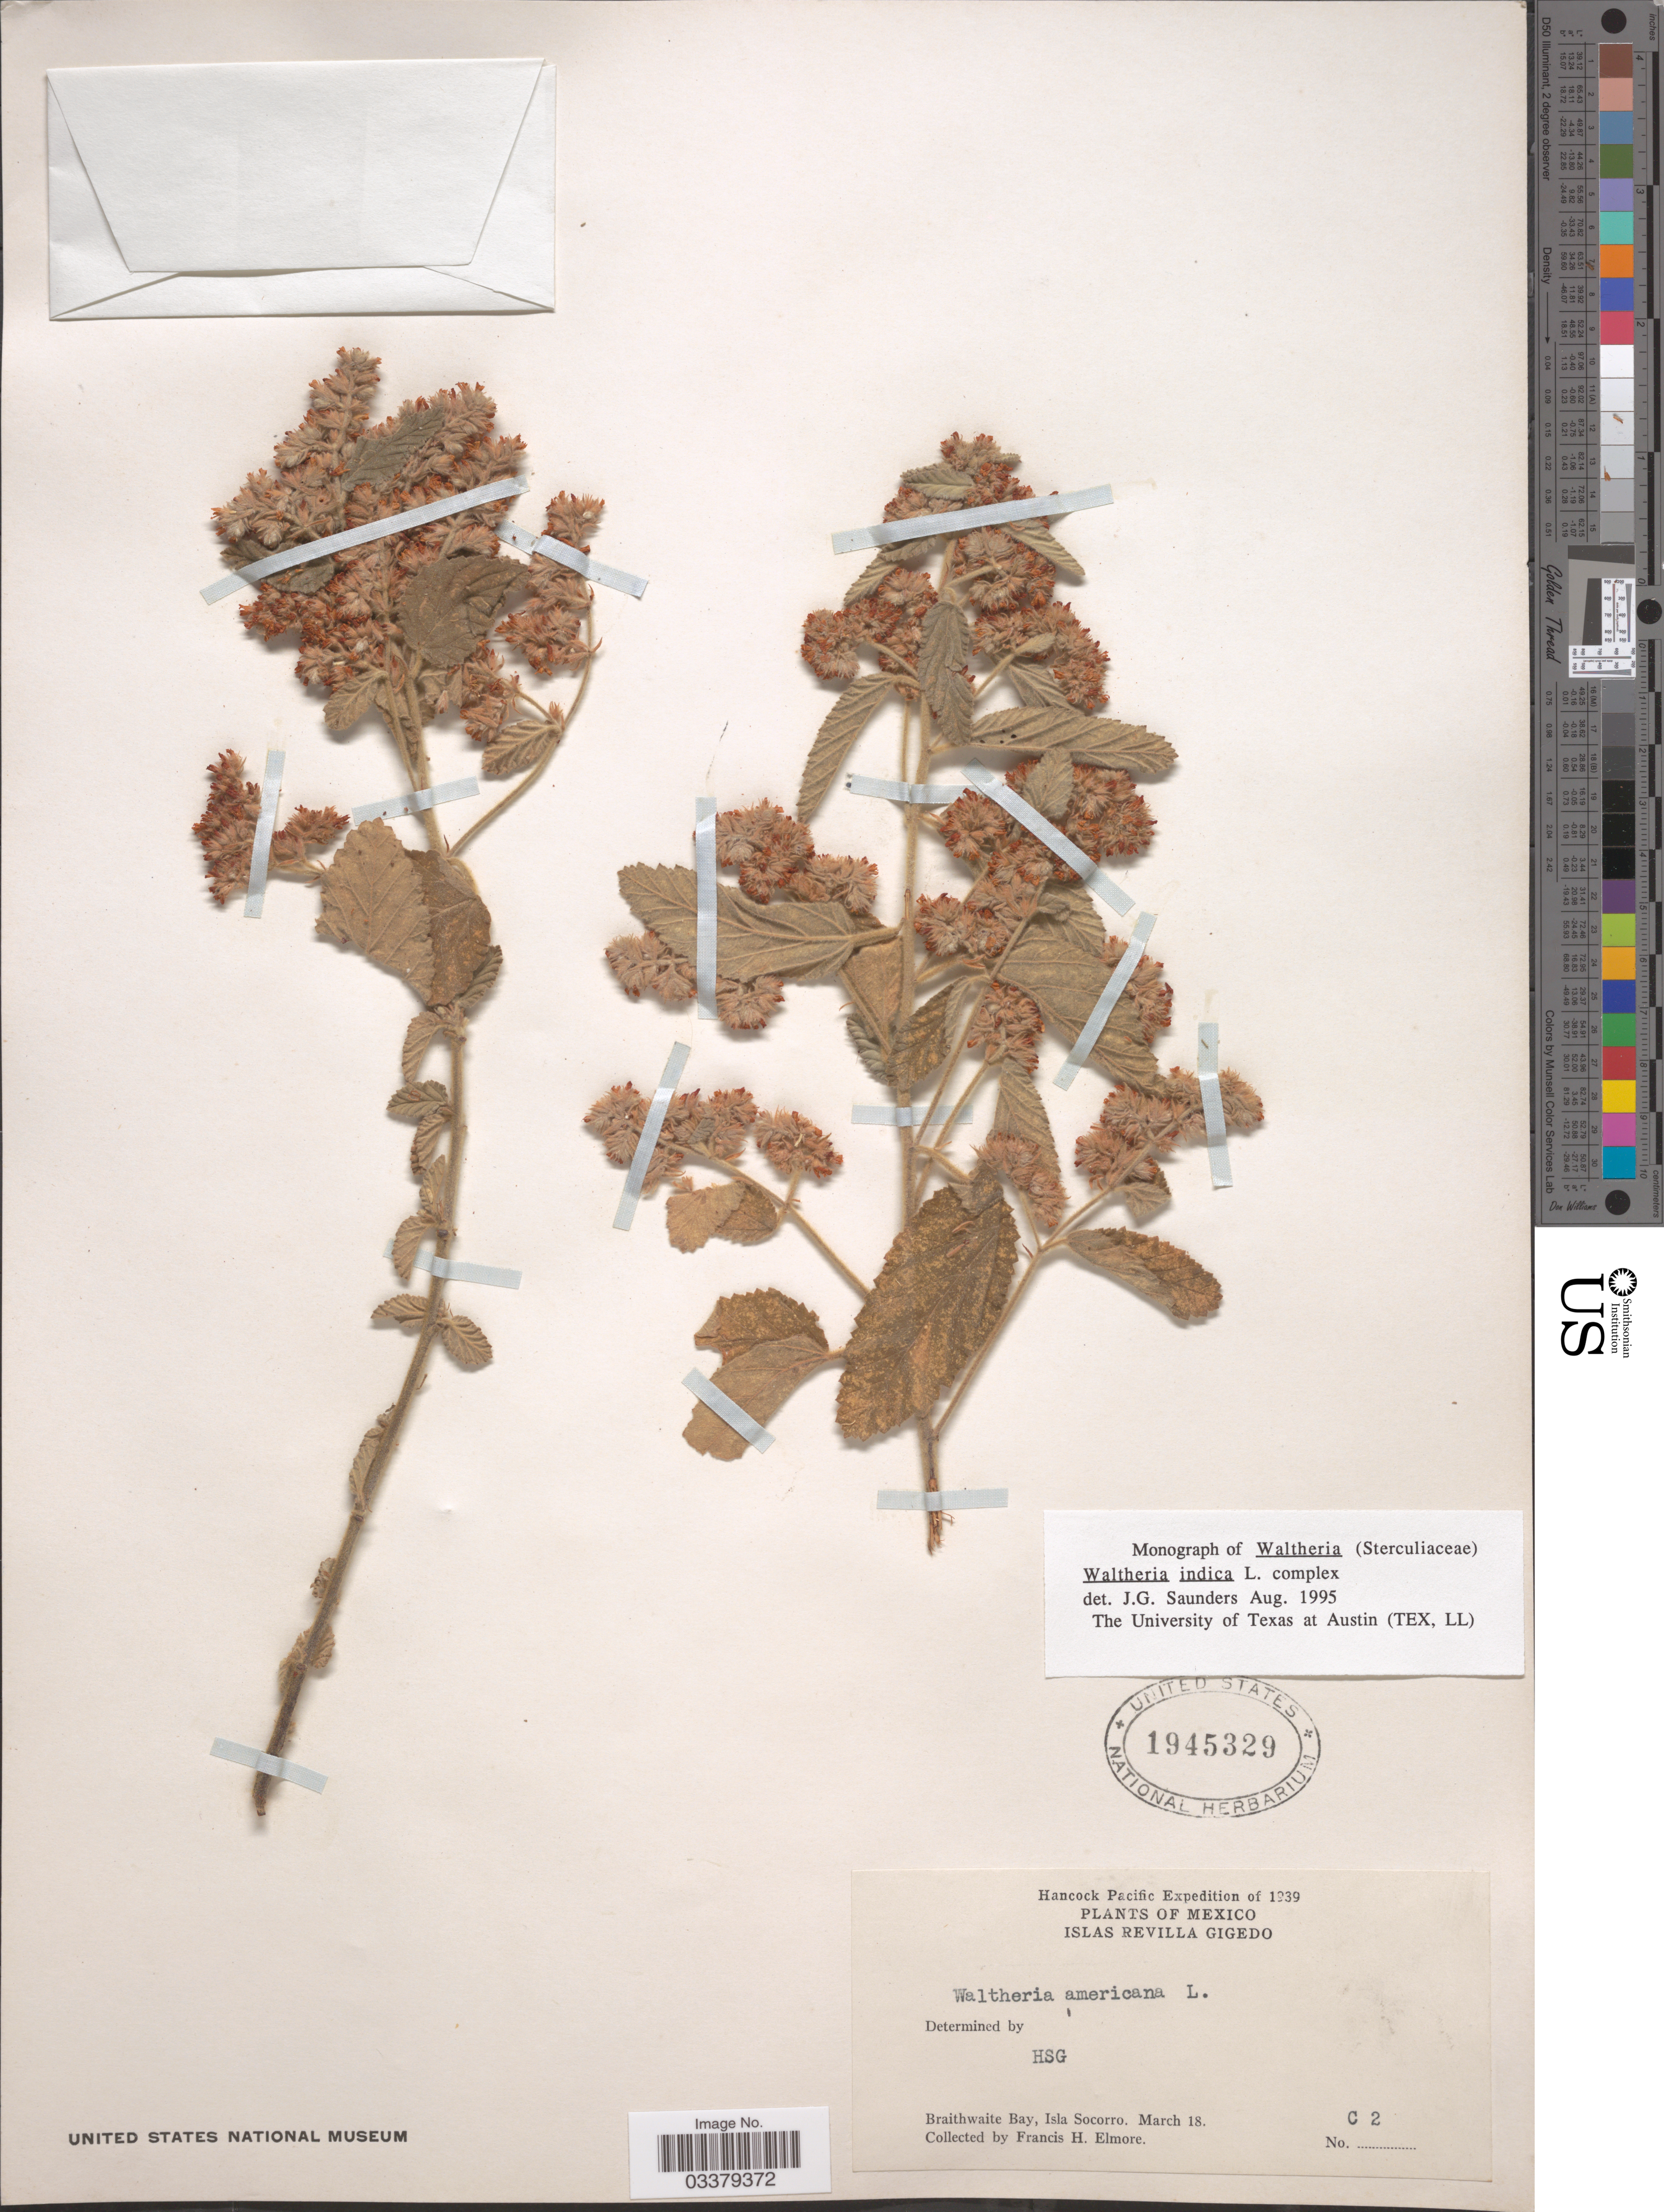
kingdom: Plantae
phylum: Tracheophyta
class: Magnoliopsida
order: Malvales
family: Malvaceae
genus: Waltheria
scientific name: Waltheria indica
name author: L.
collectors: F. H. Elmore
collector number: C2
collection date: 1939-03-18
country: Mexico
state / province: Colima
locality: Islas Revilla Gigedo. Braithwaite Bay, Isla Socorro.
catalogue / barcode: US 1945329